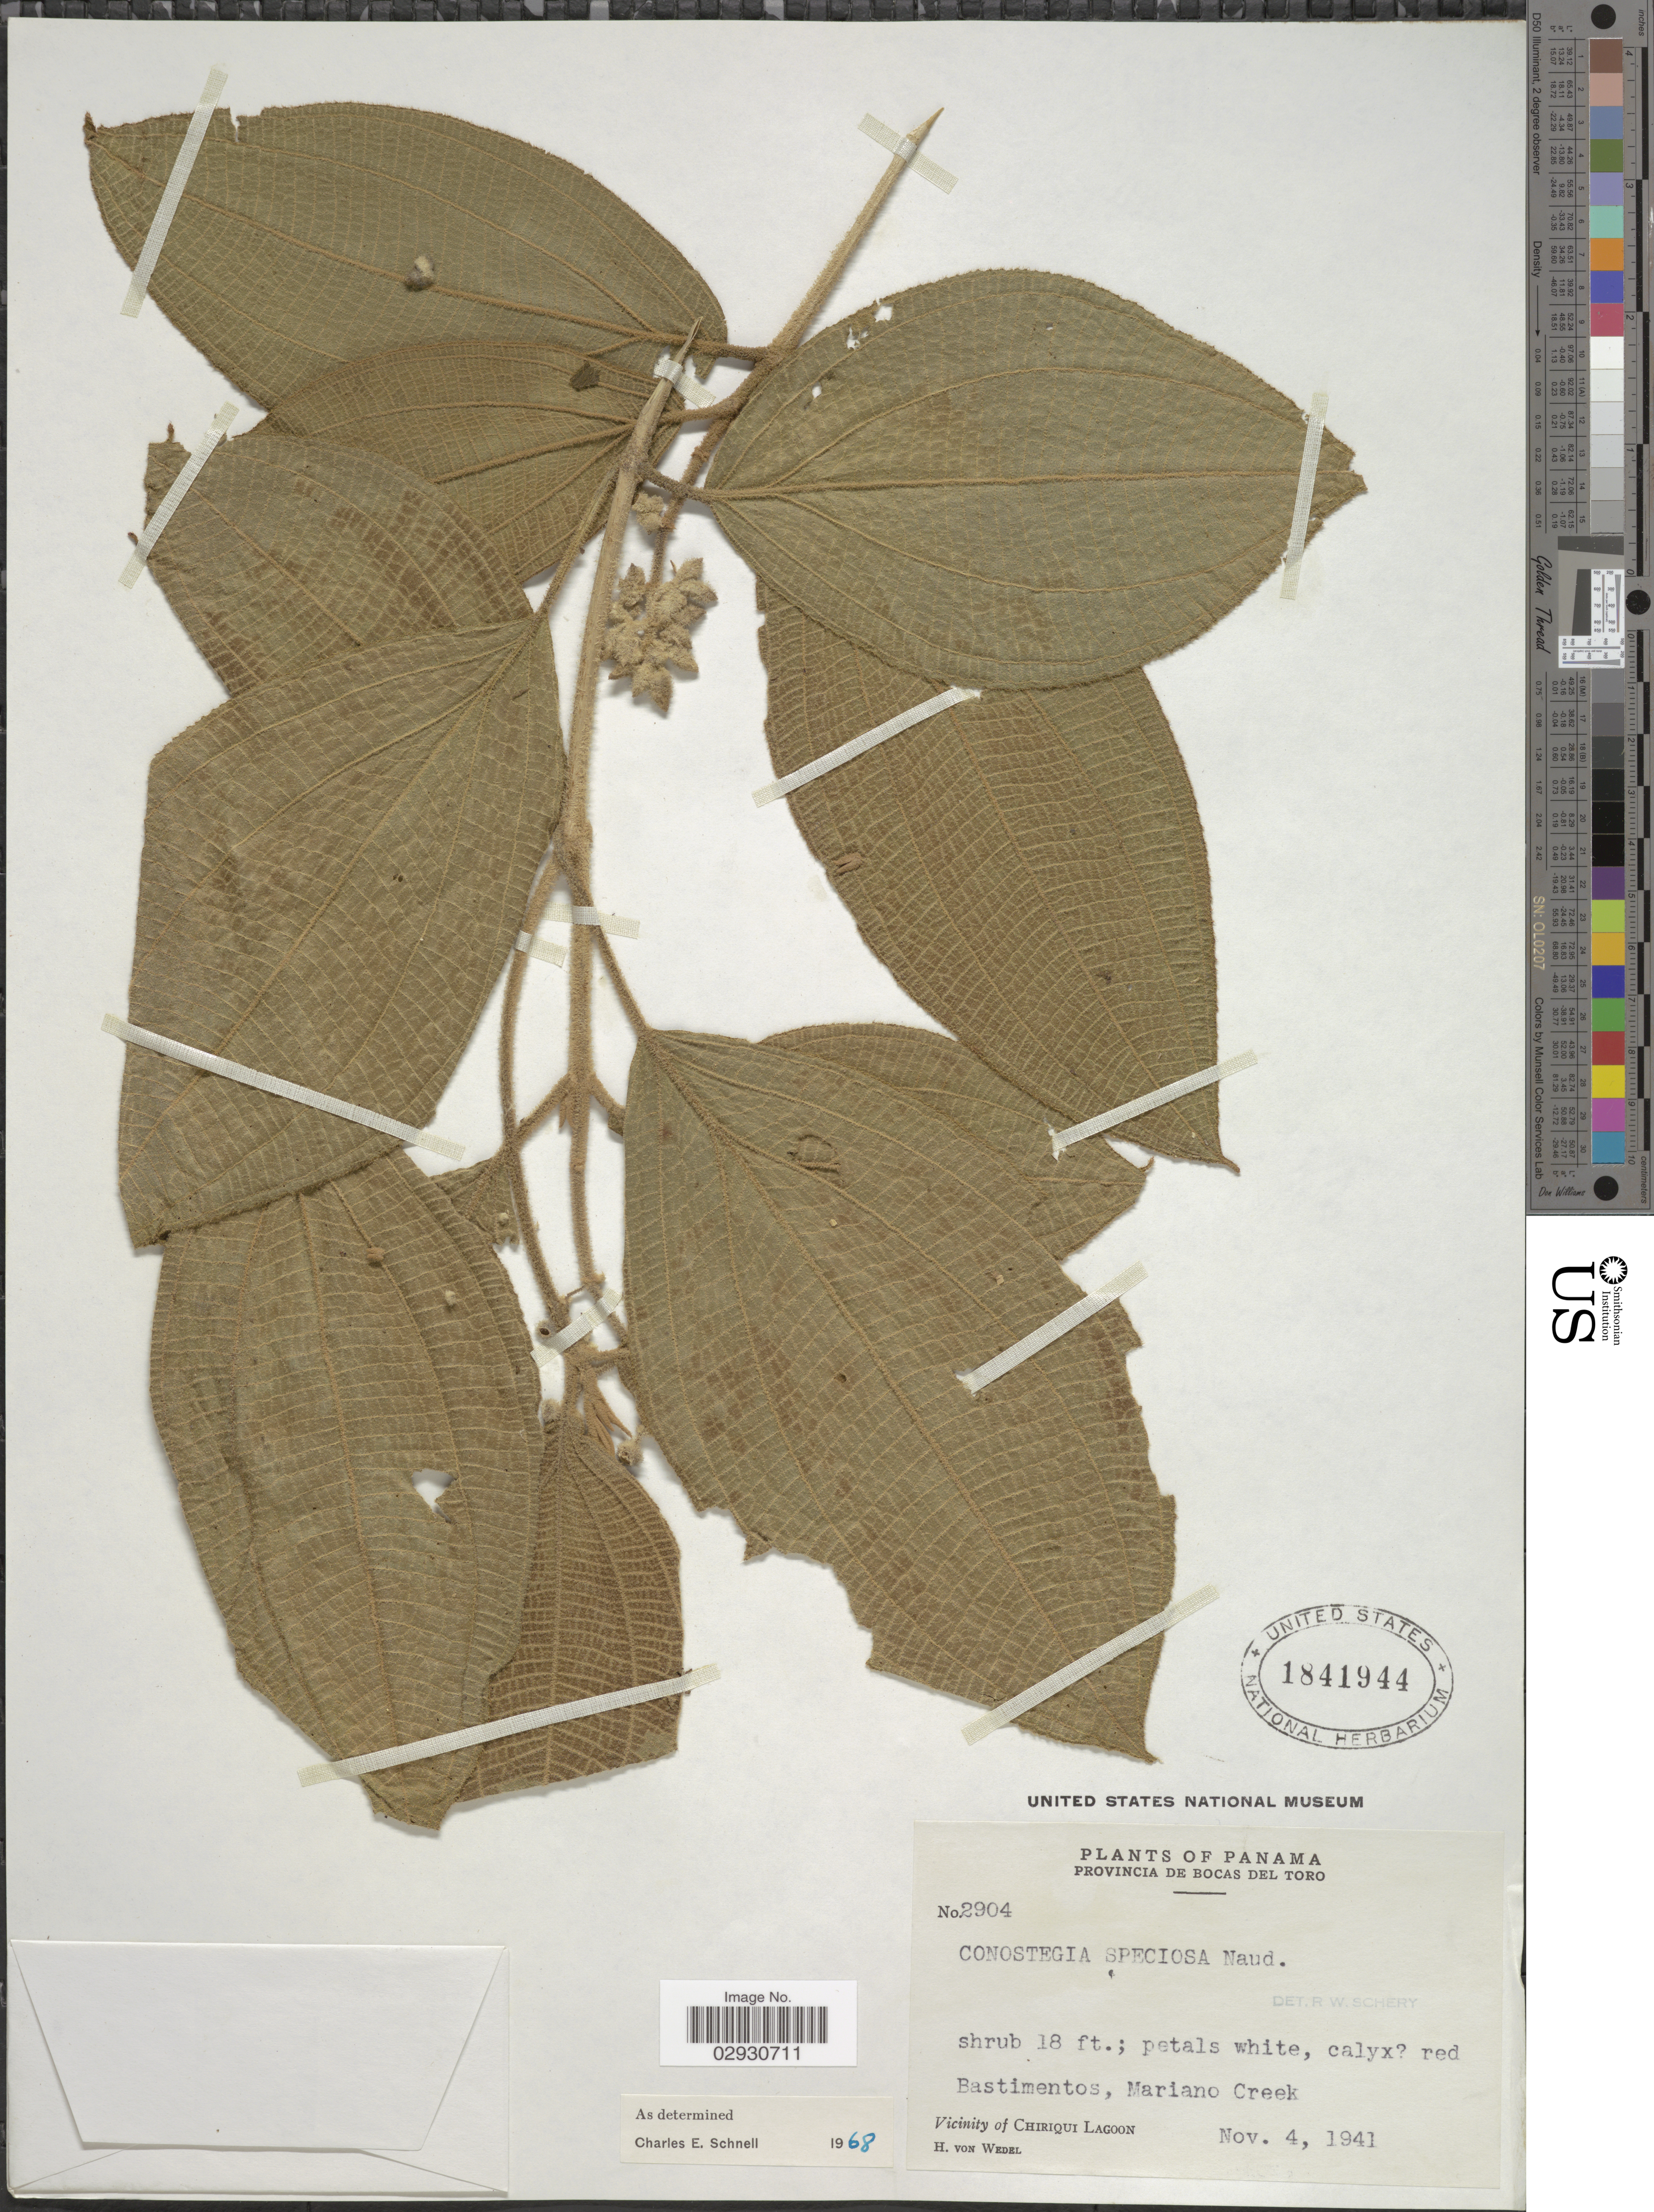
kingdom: Plantae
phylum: Tracheophyta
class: Magnoliopsida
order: Myrtales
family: Melastomataceae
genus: Conostegia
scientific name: Conostegia speciosa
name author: Naudin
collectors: H. von Wedel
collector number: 2904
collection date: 1941-11-04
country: Panama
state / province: Bocas del Toro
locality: Provincia de Bocas Del Toro. Bastimentos, Mariano Creek. Vicinity of Chiriqui Lagoon.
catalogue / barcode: US 1841944